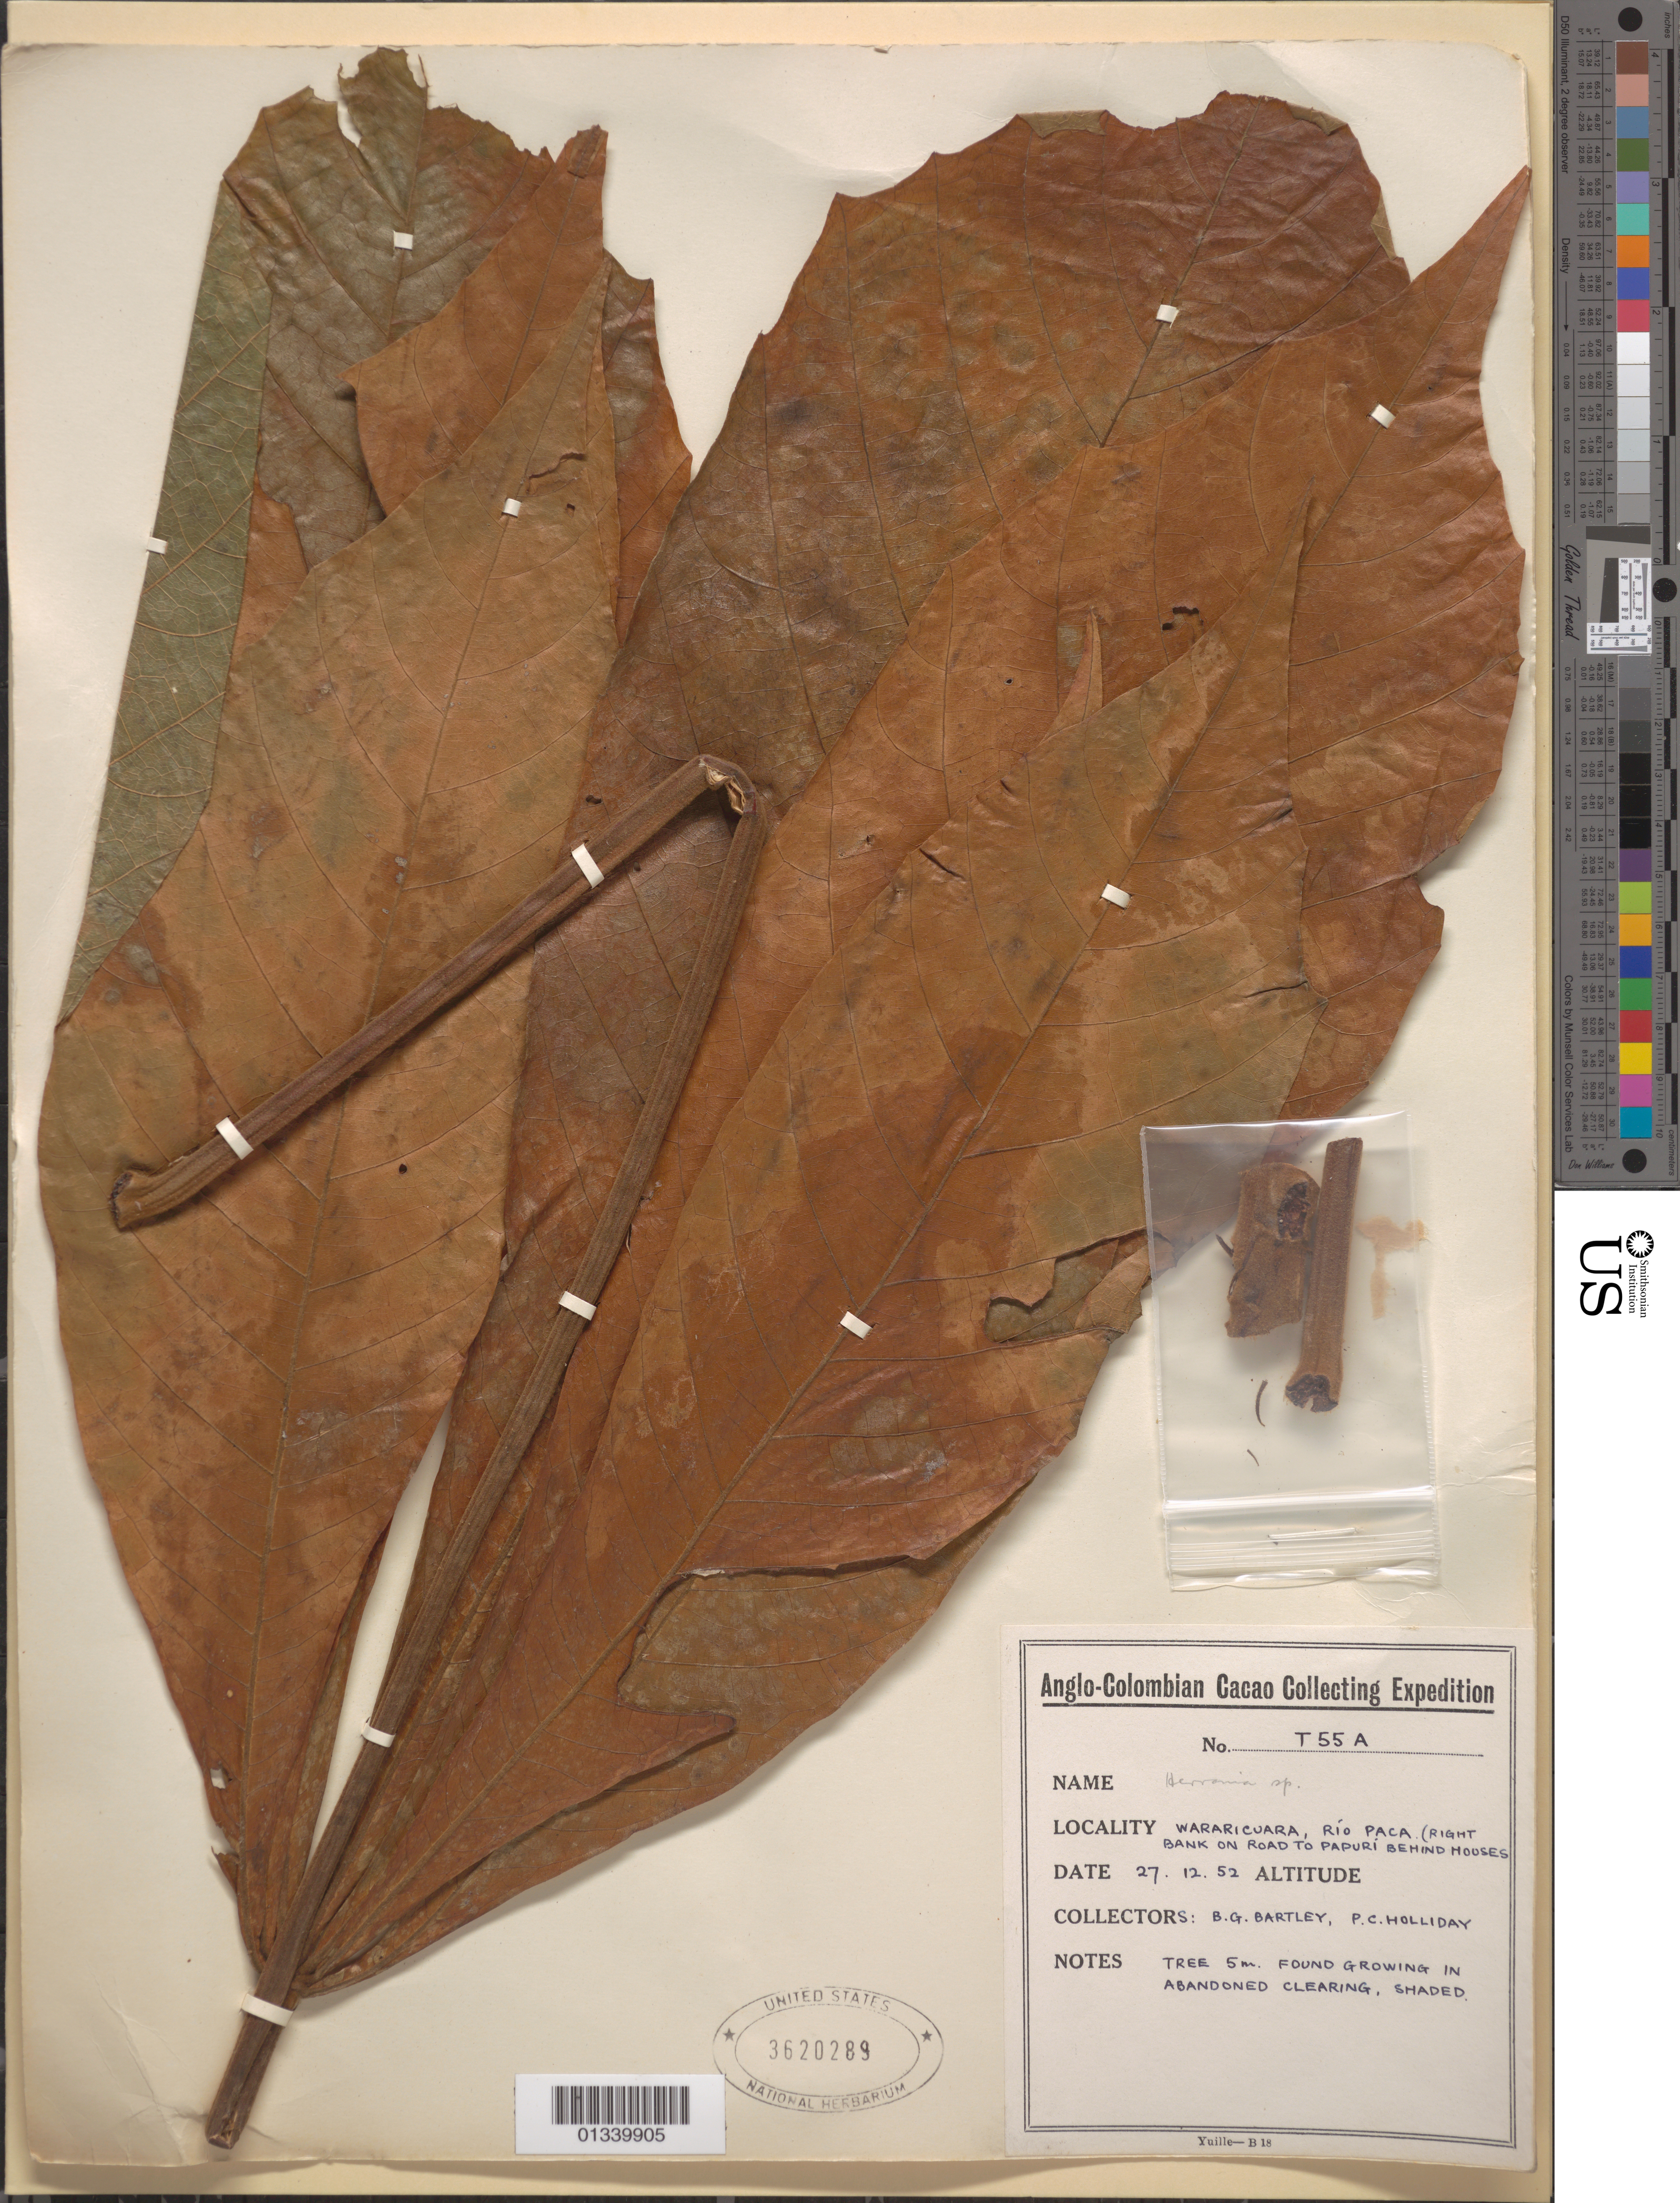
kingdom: Plantae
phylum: Tracheophyta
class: Magnoliopsida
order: Malvales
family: Malvaceae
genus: Herrania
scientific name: Herrania sp.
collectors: B. Bartley & P. C. Holliday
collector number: T-55 A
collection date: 1952-12-27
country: Colombia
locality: Wararicurar, Rio Paca (right bank on road to Papuri behind houses).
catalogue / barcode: US 3620289